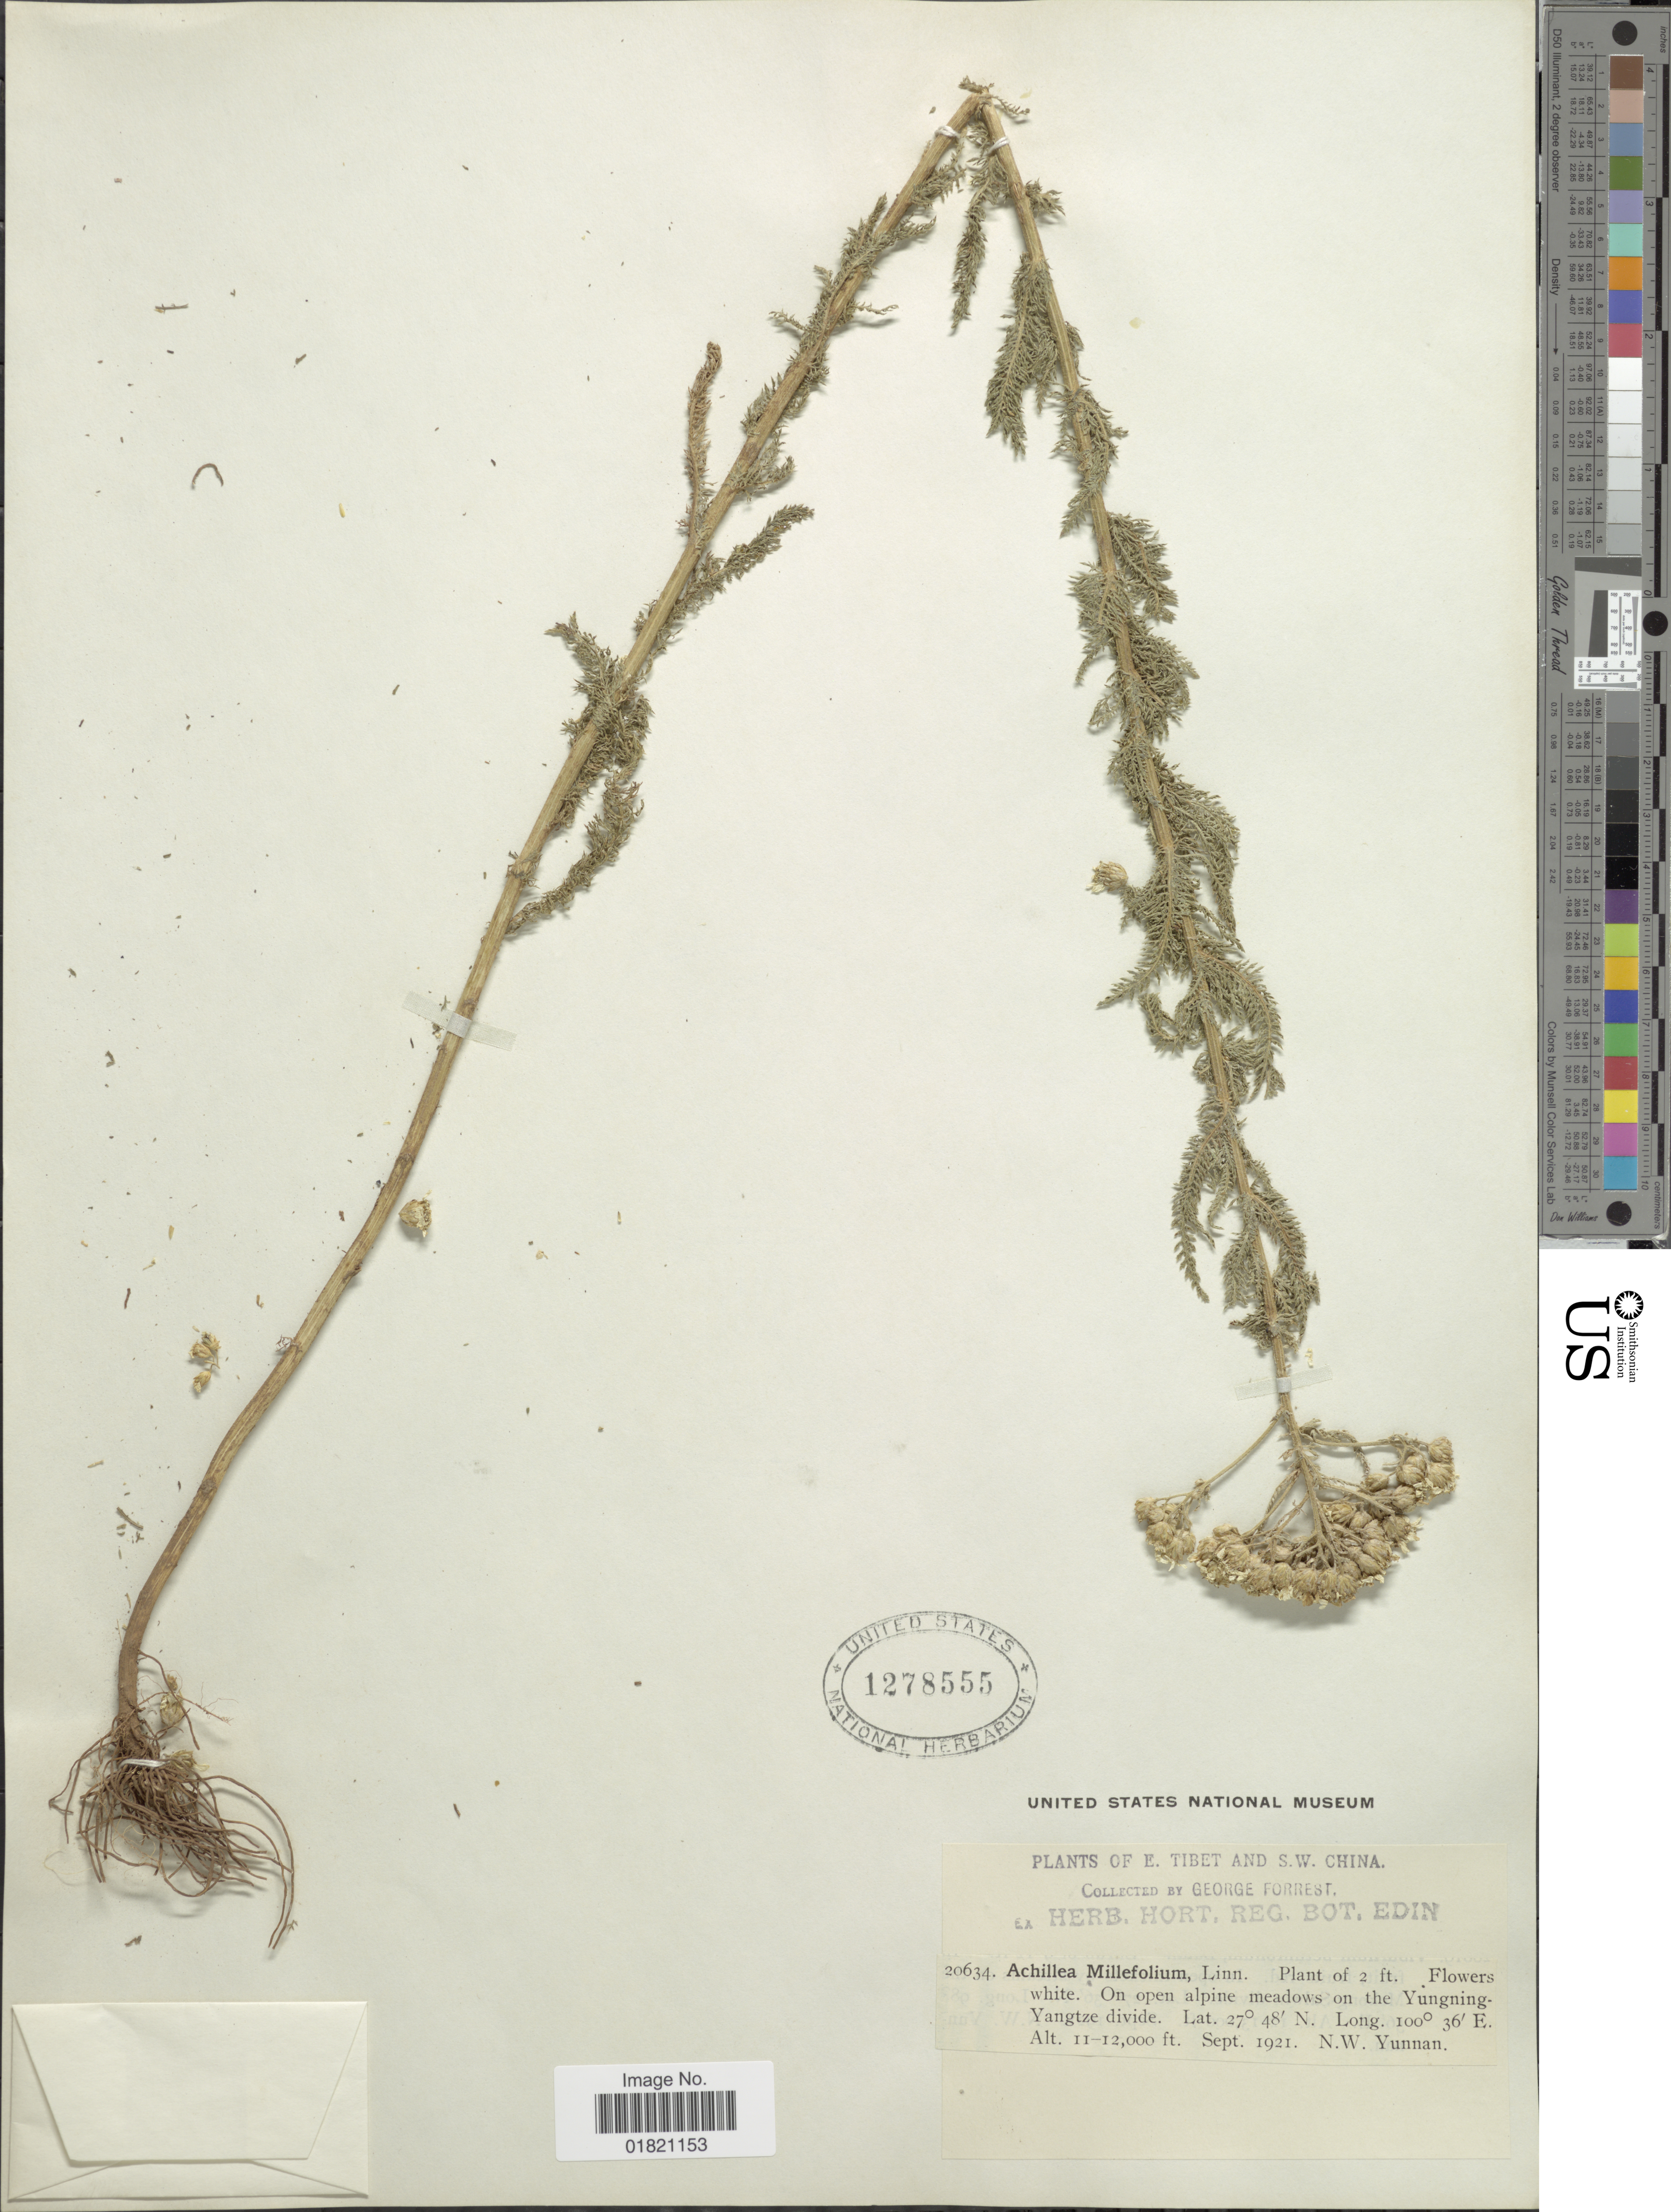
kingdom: Plantae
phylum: Tracheophyta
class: Magnoliopsida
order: Asterales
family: Asteraceae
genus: Achillea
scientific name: Achillea millefolium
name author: L.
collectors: G. Forrest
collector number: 20634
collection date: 1921-09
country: China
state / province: Yunnan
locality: S. W. China. Yungning-Yangtze divide. N. W. Yunnan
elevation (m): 3353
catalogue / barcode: US 1278555